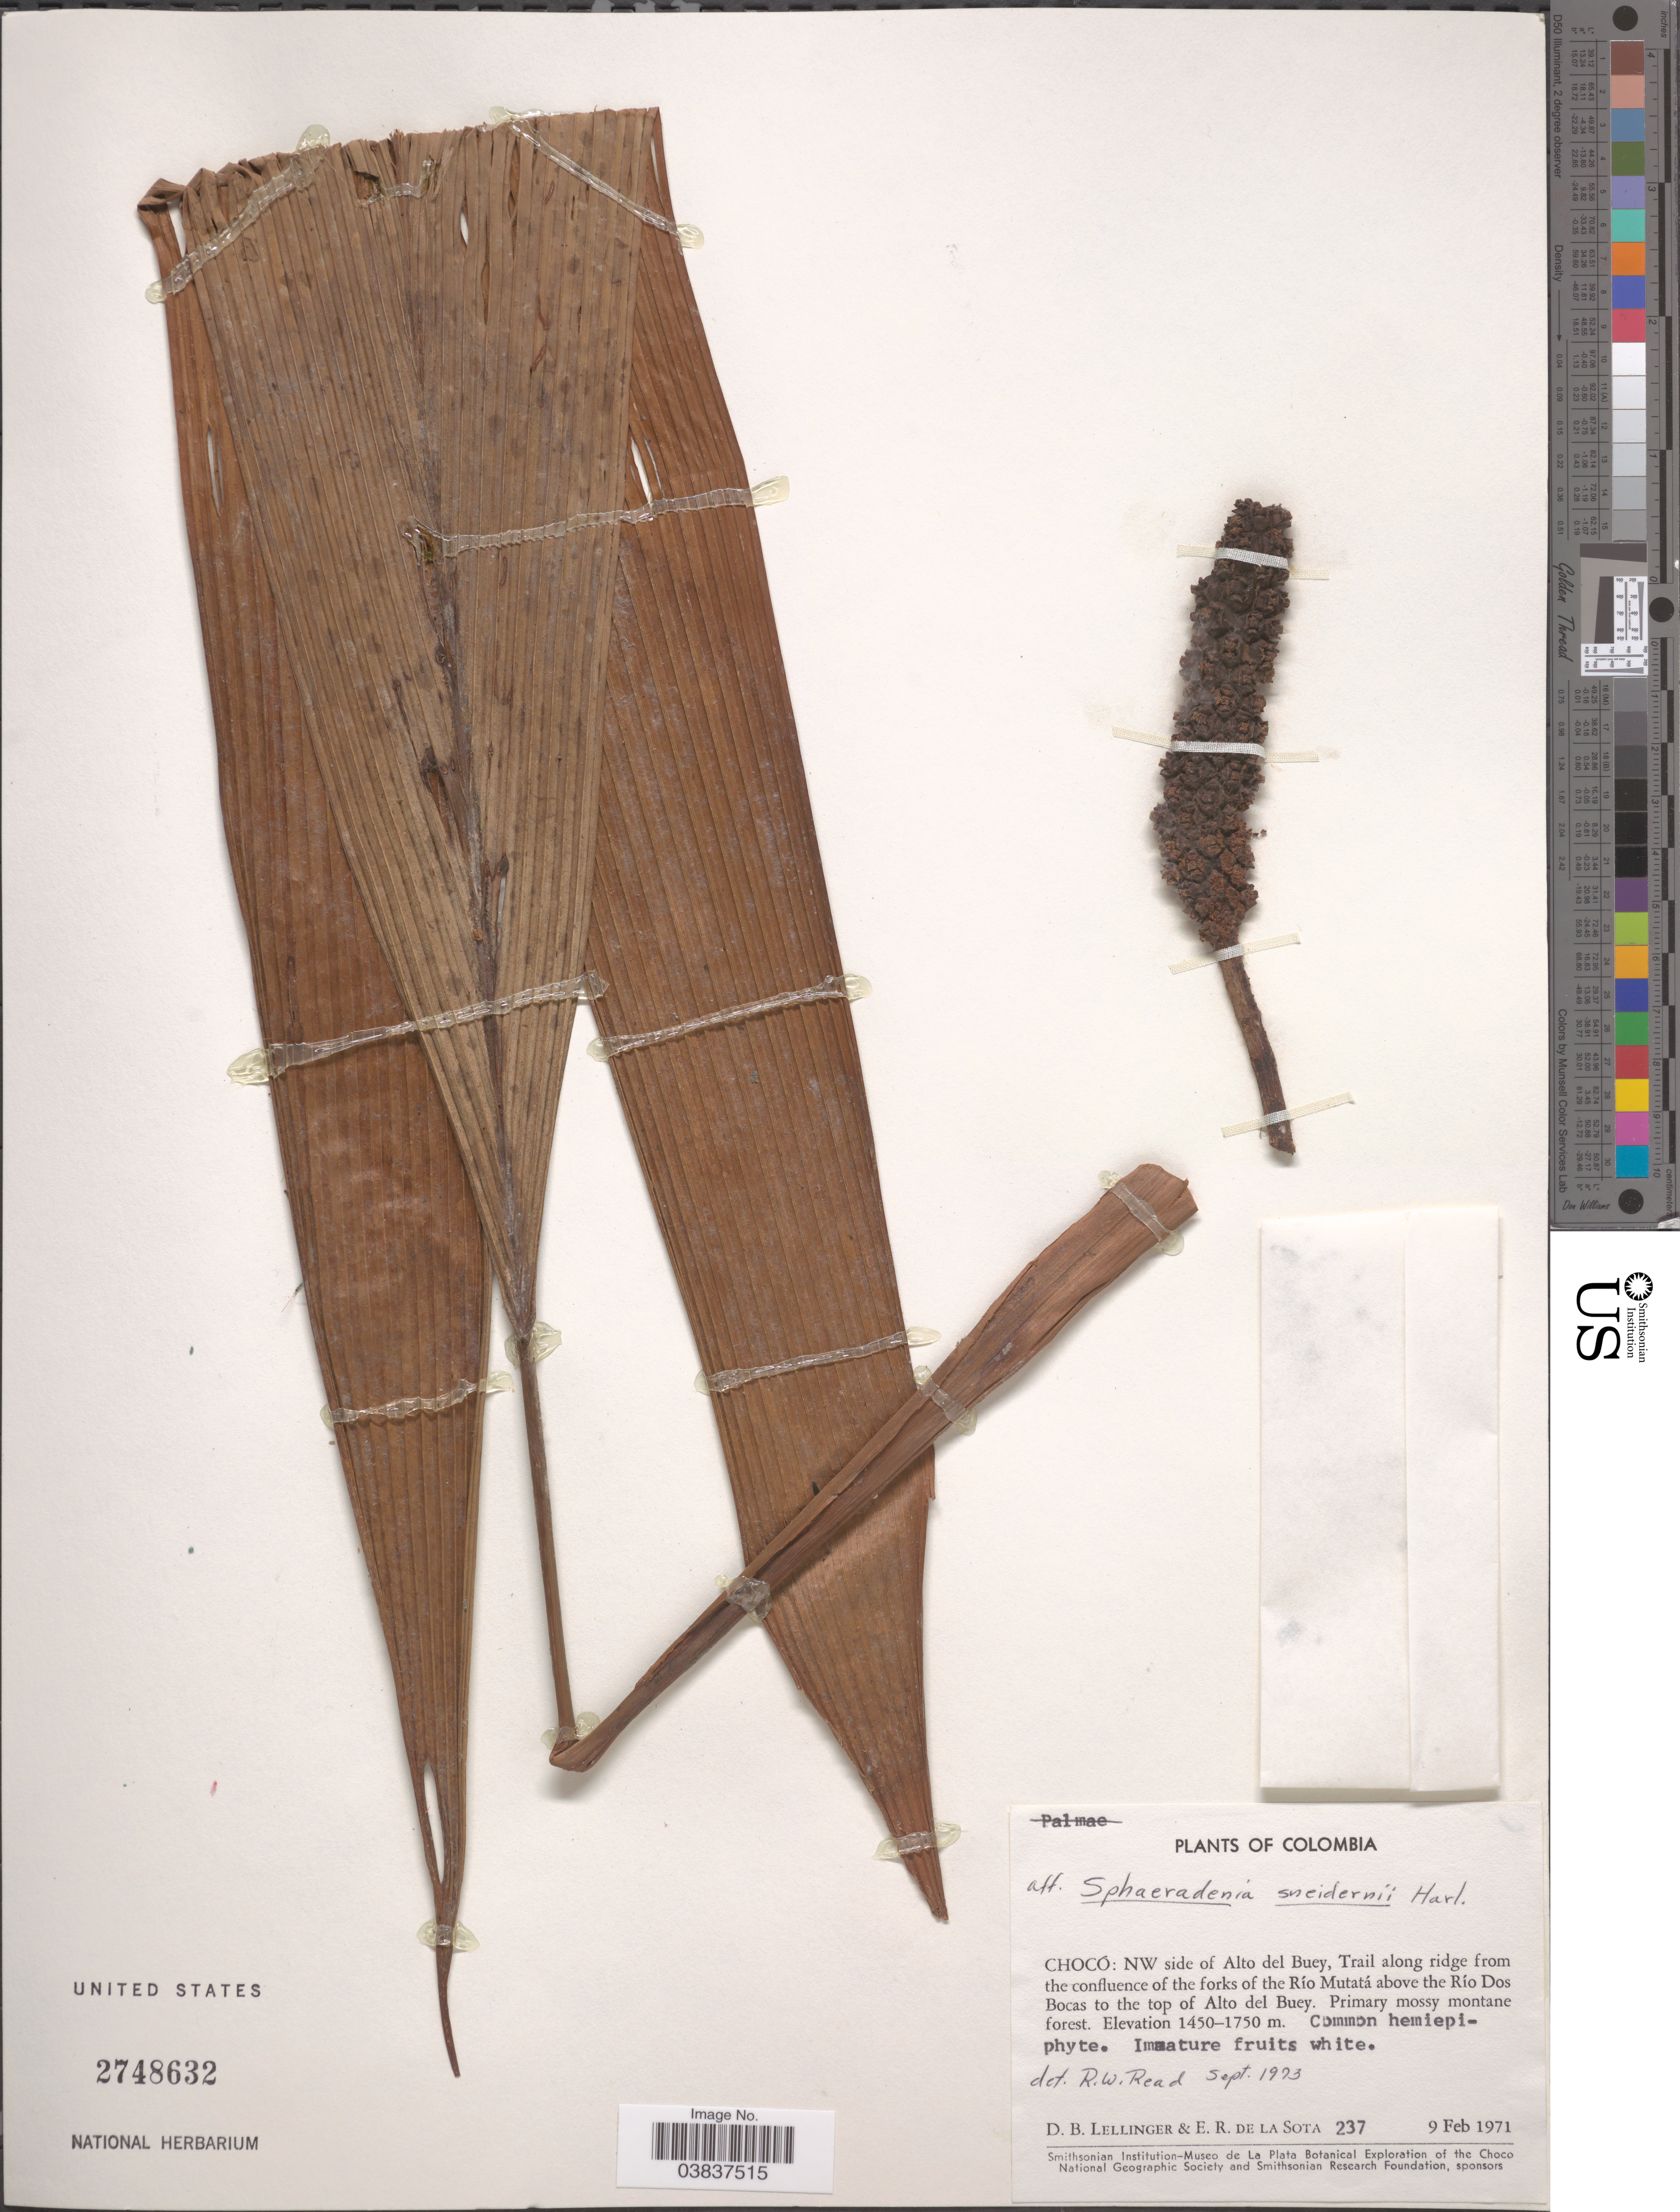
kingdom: Plantae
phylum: Tracheophyta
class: Liliopsida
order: Pandanales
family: Cyclanthaceae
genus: Sphaeradenia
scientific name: Sphaeradenia sneidernii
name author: Harling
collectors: D. B. Lellinger & E. R. de la Sota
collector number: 237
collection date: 1971-02-09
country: Colombia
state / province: Chocó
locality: NW side of Alto del Buey, Trail along ridge from the confluence of the forks of the Río Mutatá above the Río Dos Bocas to the top of Alto del Buey.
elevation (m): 1450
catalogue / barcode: US 2748632